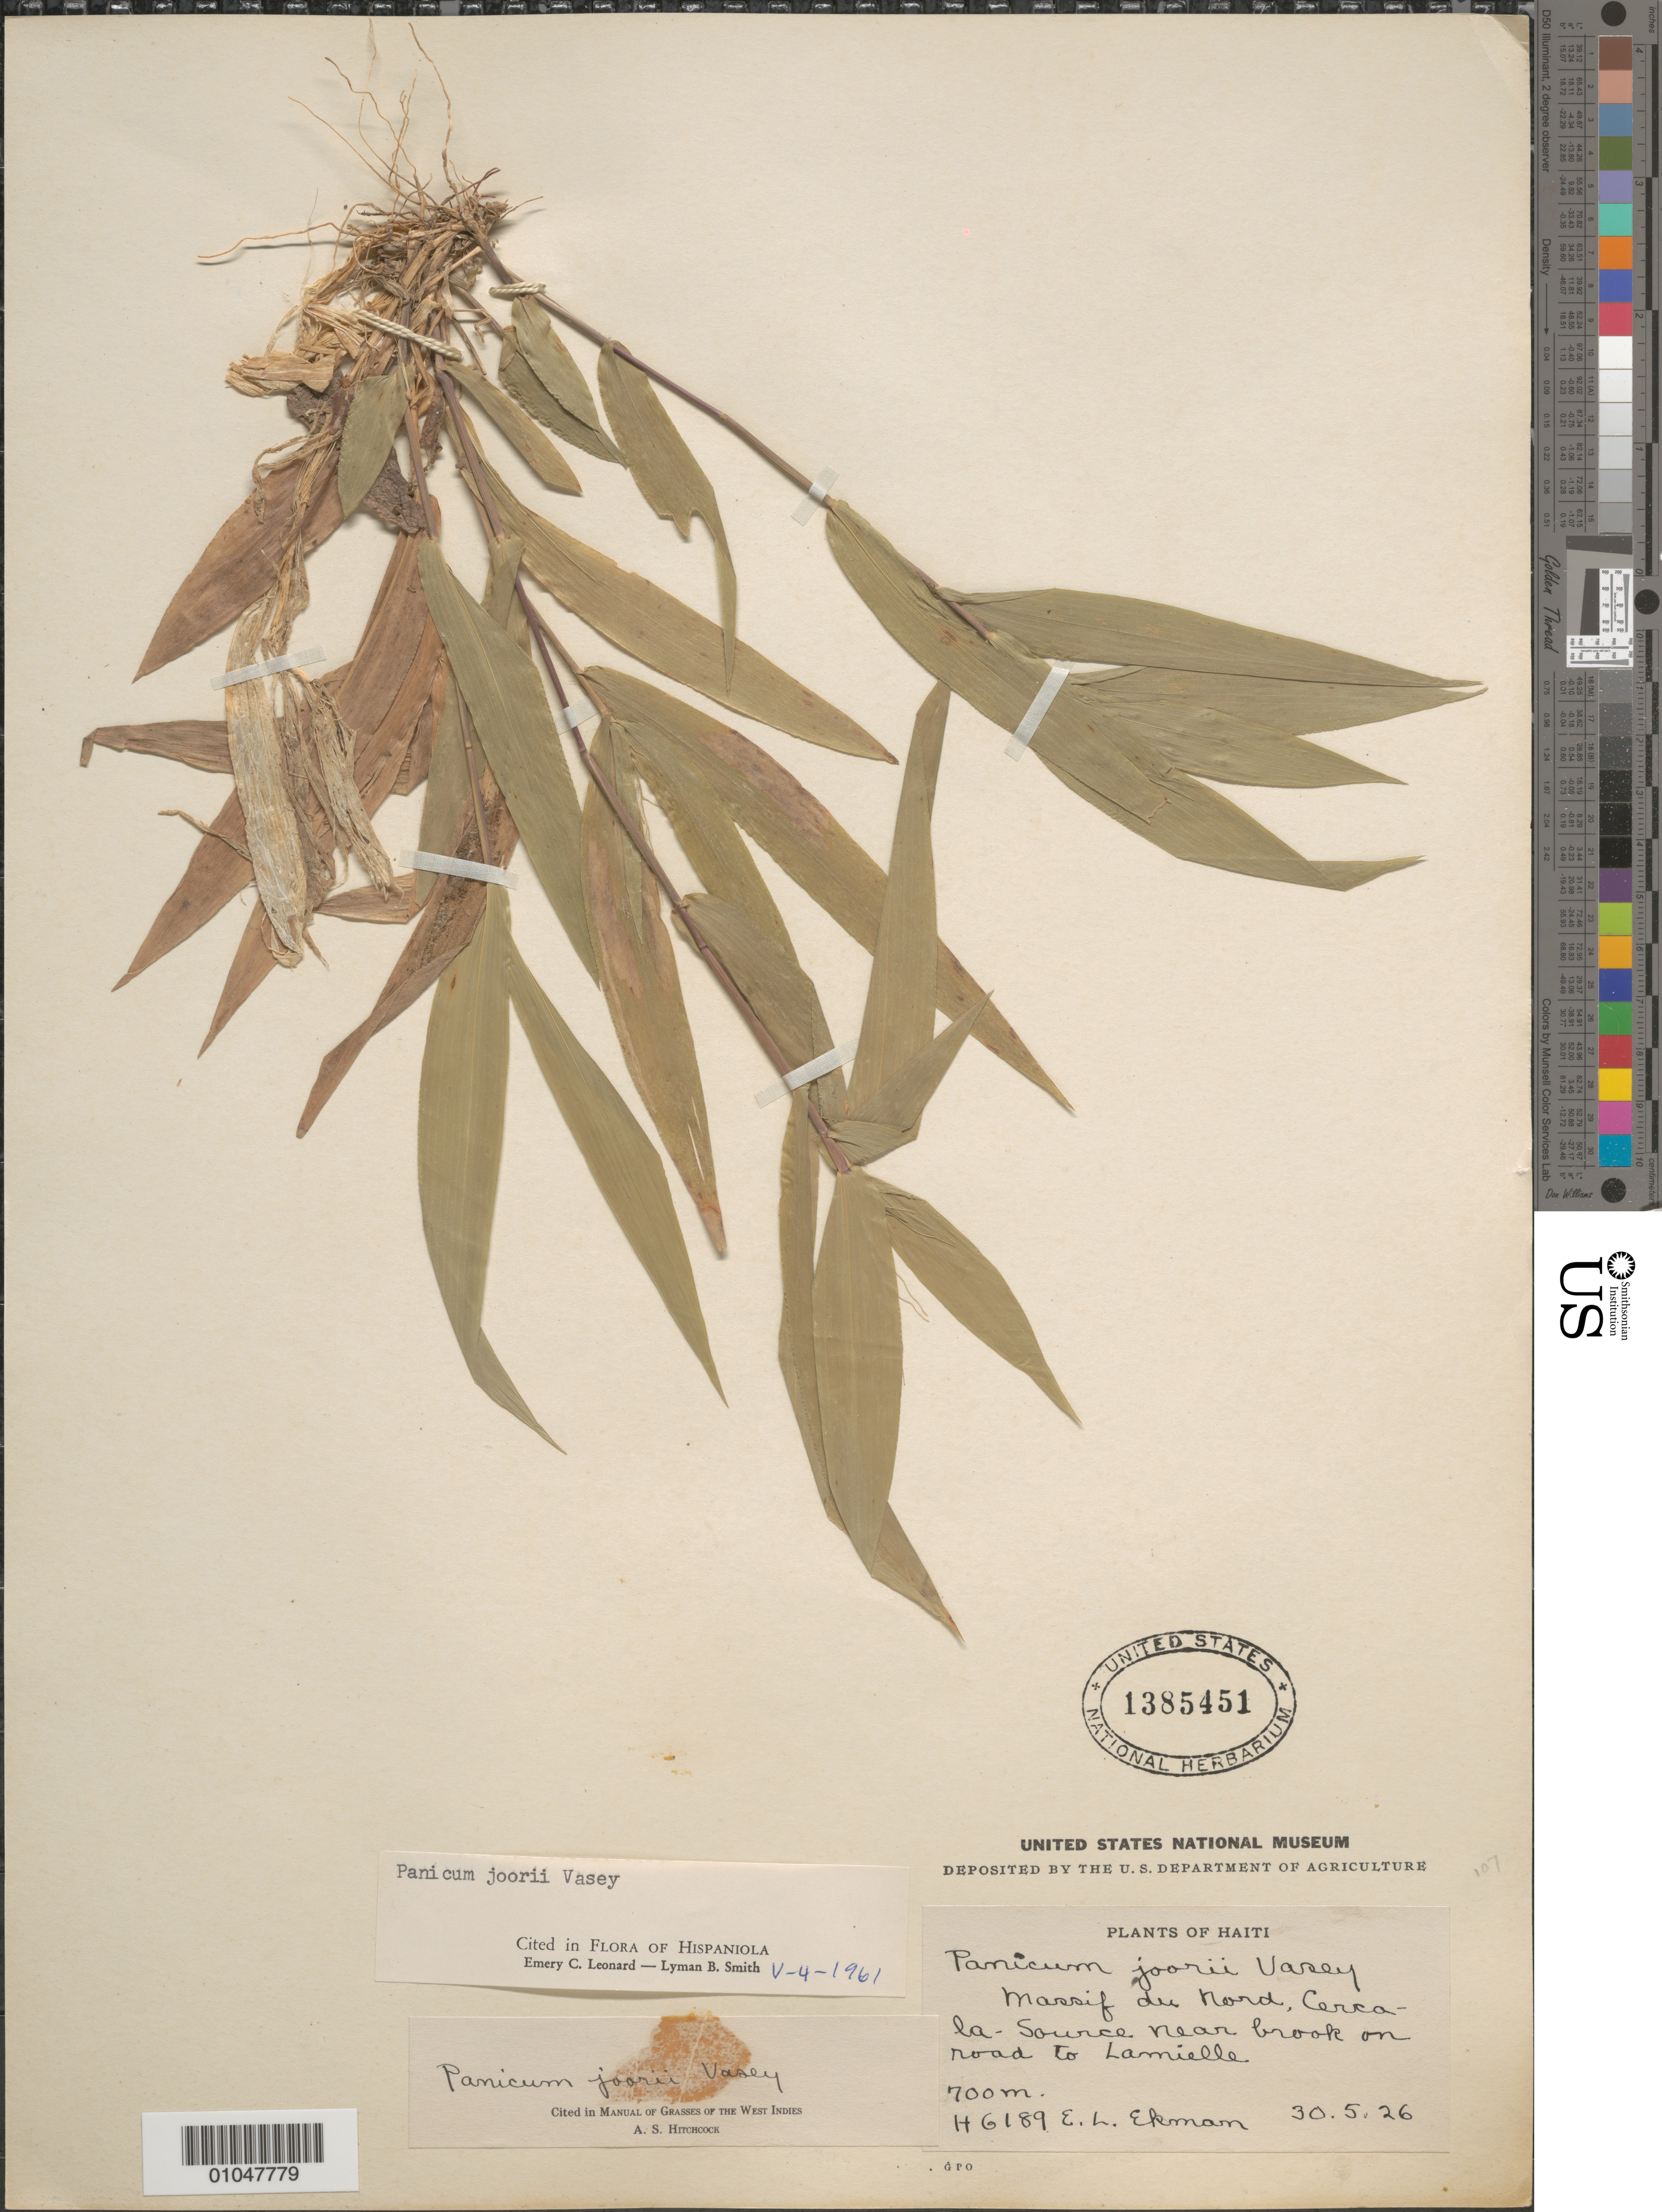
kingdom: Plantae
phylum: Tracheophyta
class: Liliopsida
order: Poales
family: Poaceae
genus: Panicum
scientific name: Panicum sp.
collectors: E. L. Ekman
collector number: H 6189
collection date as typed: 30 Mar 1926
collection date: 1926-03-30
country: Haiti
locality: Massif du Nord, Cerc-la-Source near brook on rd to Lamielle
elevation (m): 700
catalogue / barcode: US 1385451